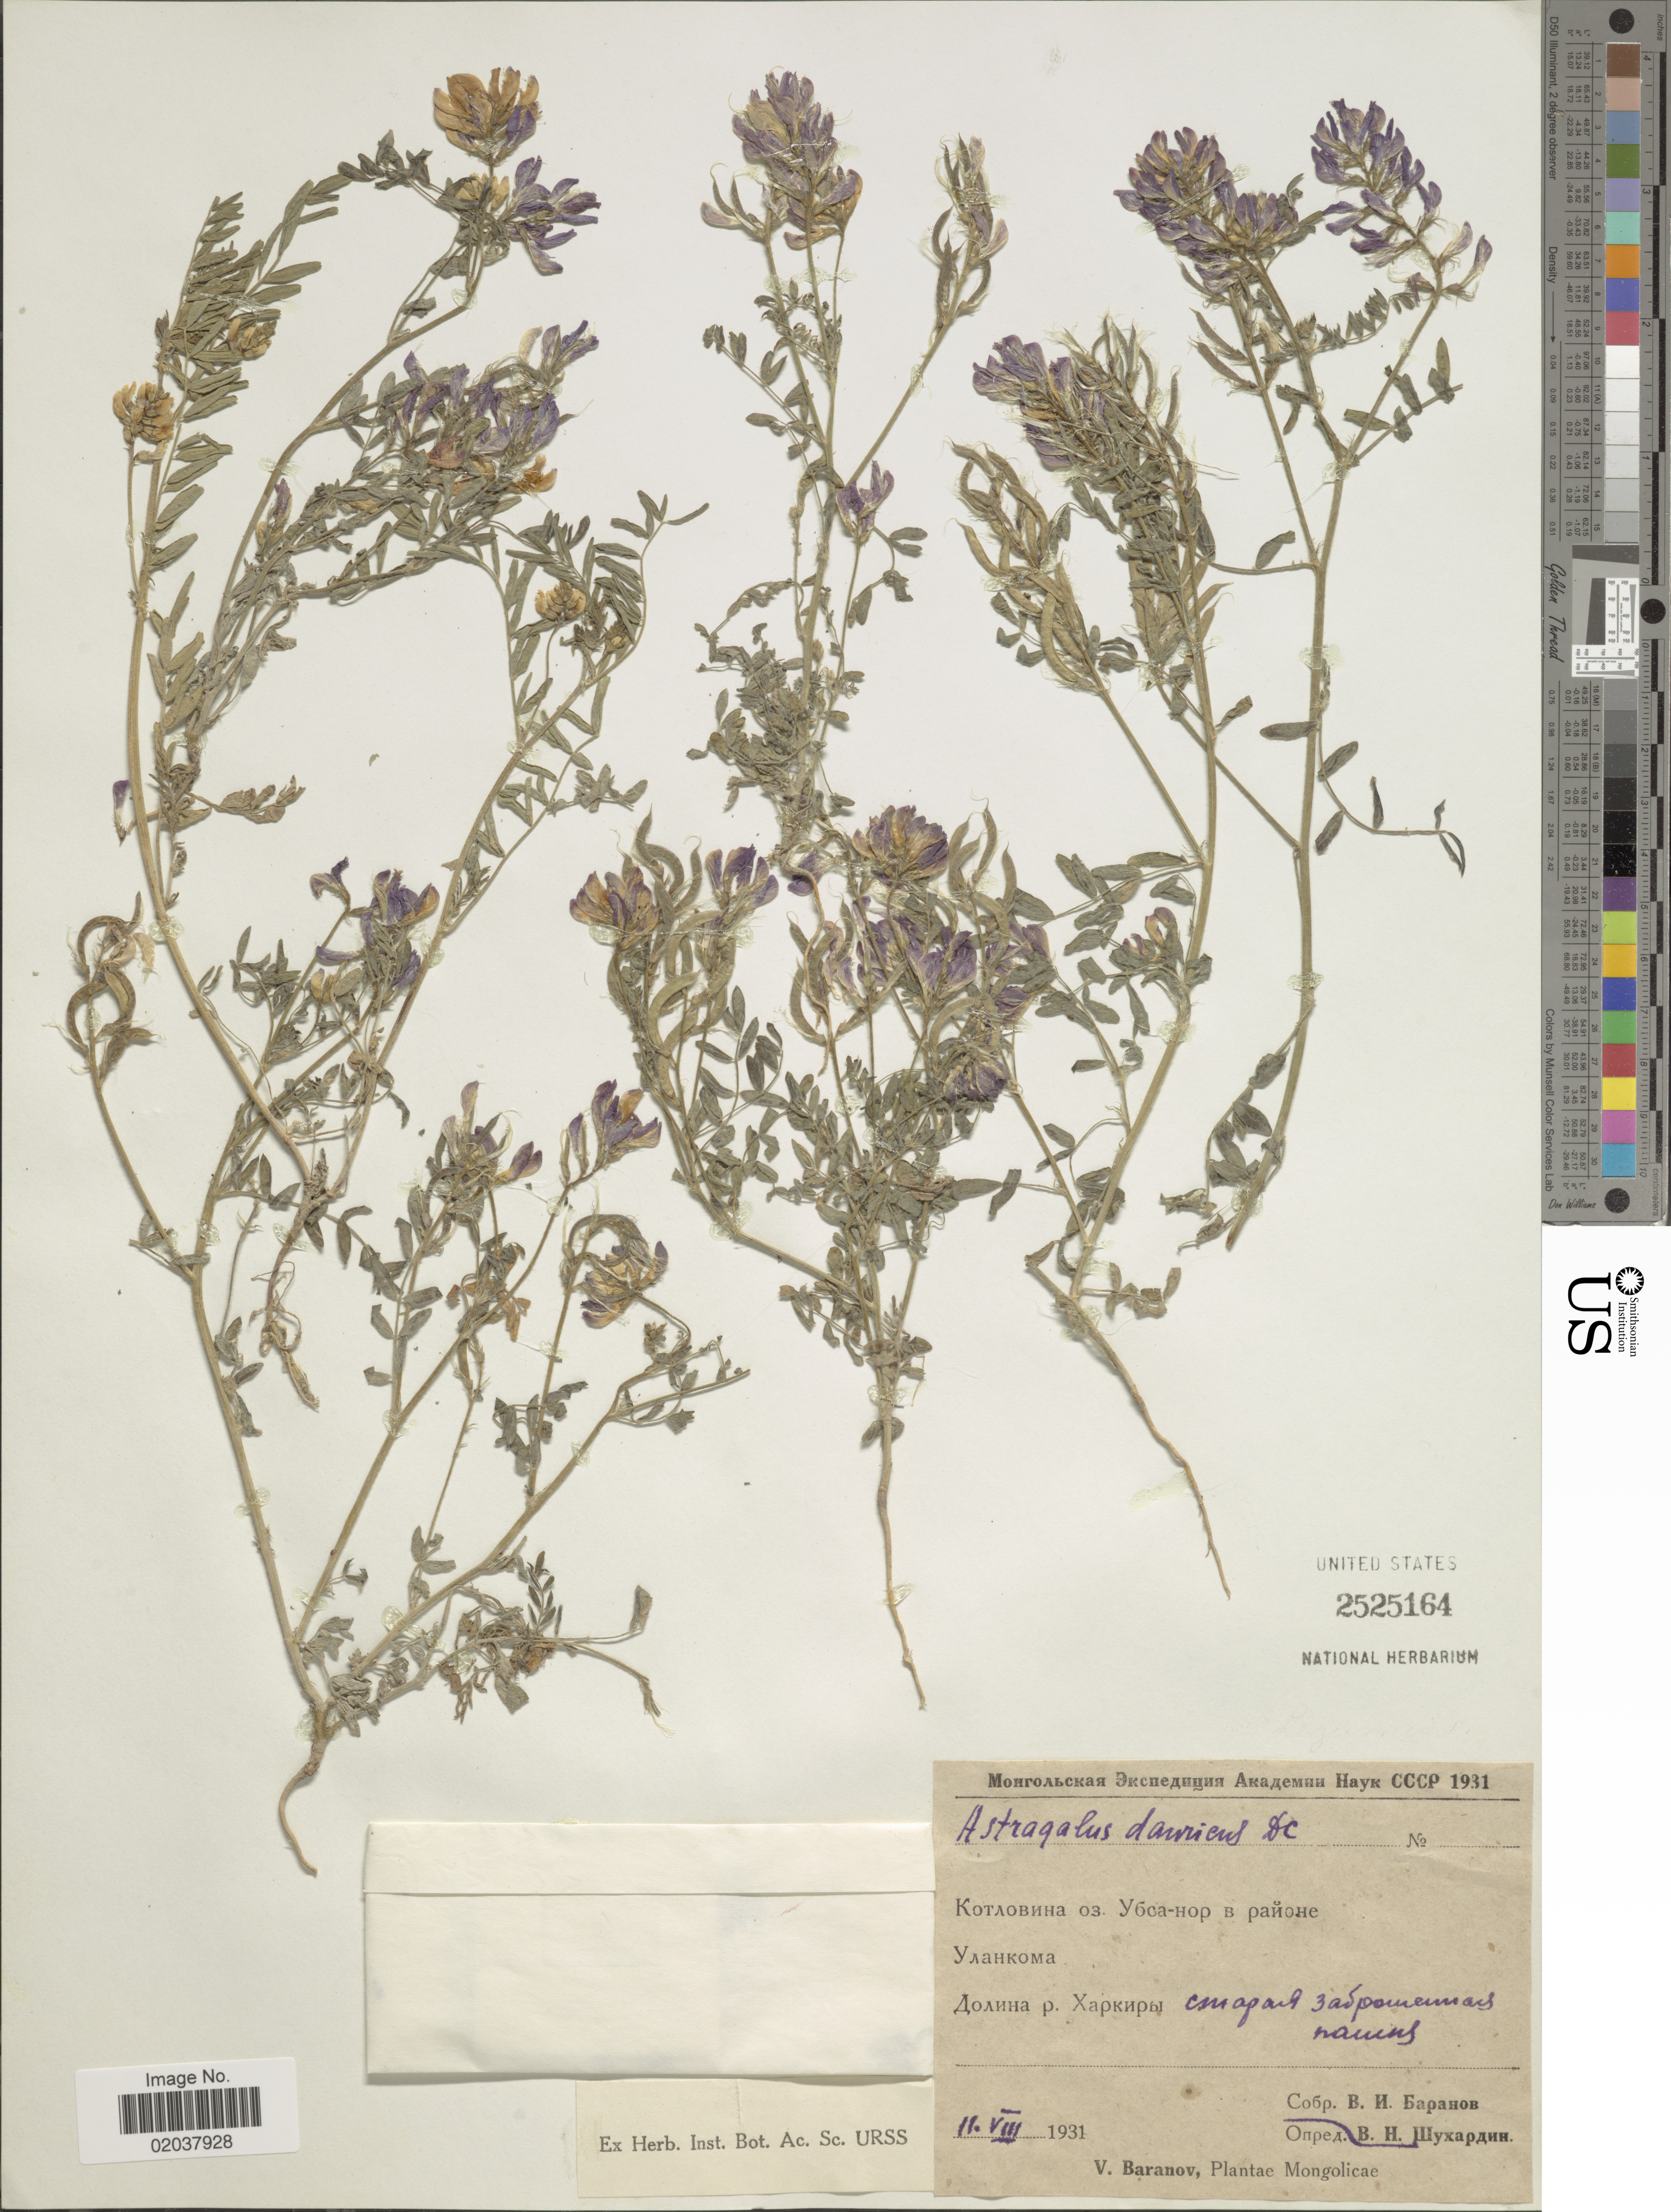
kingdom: Plantae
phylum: Tracheophyta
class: Magnoliopsida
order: Fabales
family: Fabaceae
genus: Astragalus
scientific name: Astragalus dauriens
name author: DC.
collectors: V. Baranov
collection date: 1931-08-11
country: Mongolia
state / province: Uvs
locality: Ubsa- nur Lake, near Ulaangom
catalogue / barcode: US 2525164